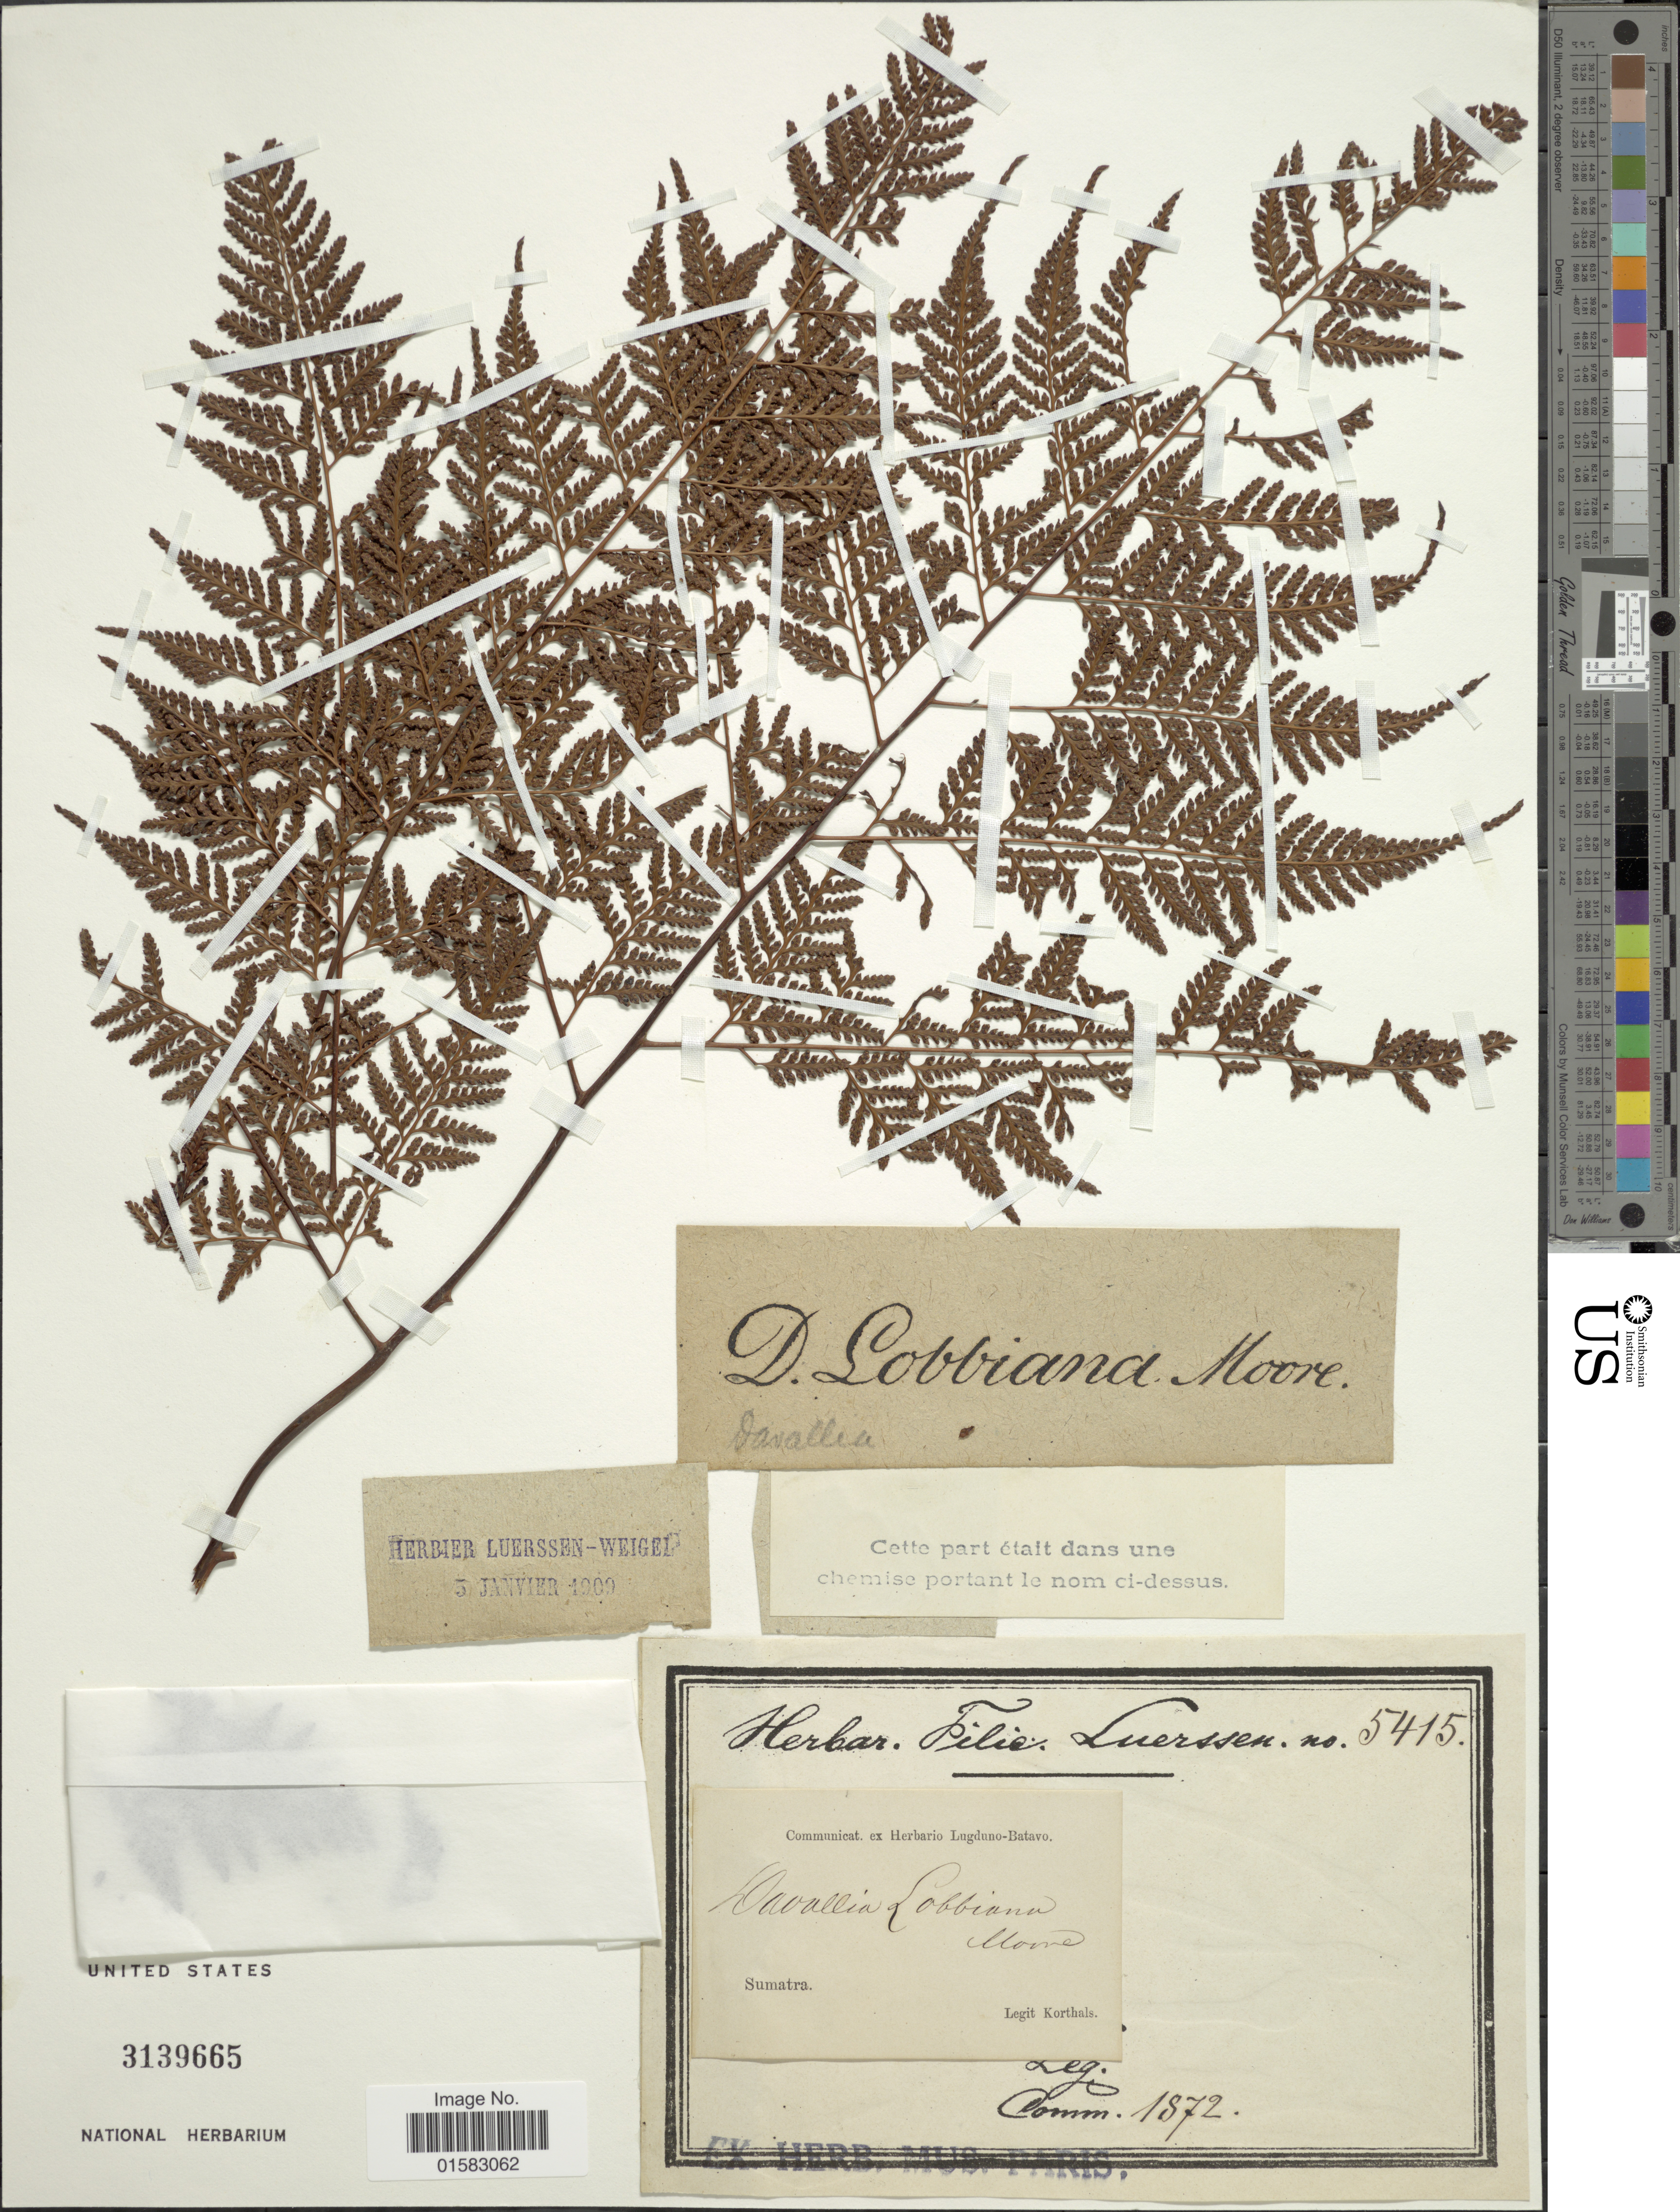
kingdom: Plantae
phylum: Tracheophyta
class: Polypodiopsida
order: Polypodiales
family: Davalliaceae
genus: Davallia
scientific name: Davallia divaricata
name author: Blume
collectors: -. Korthals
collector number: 5415?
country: Indonesia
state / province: Sumatra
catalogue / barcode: US 3139665